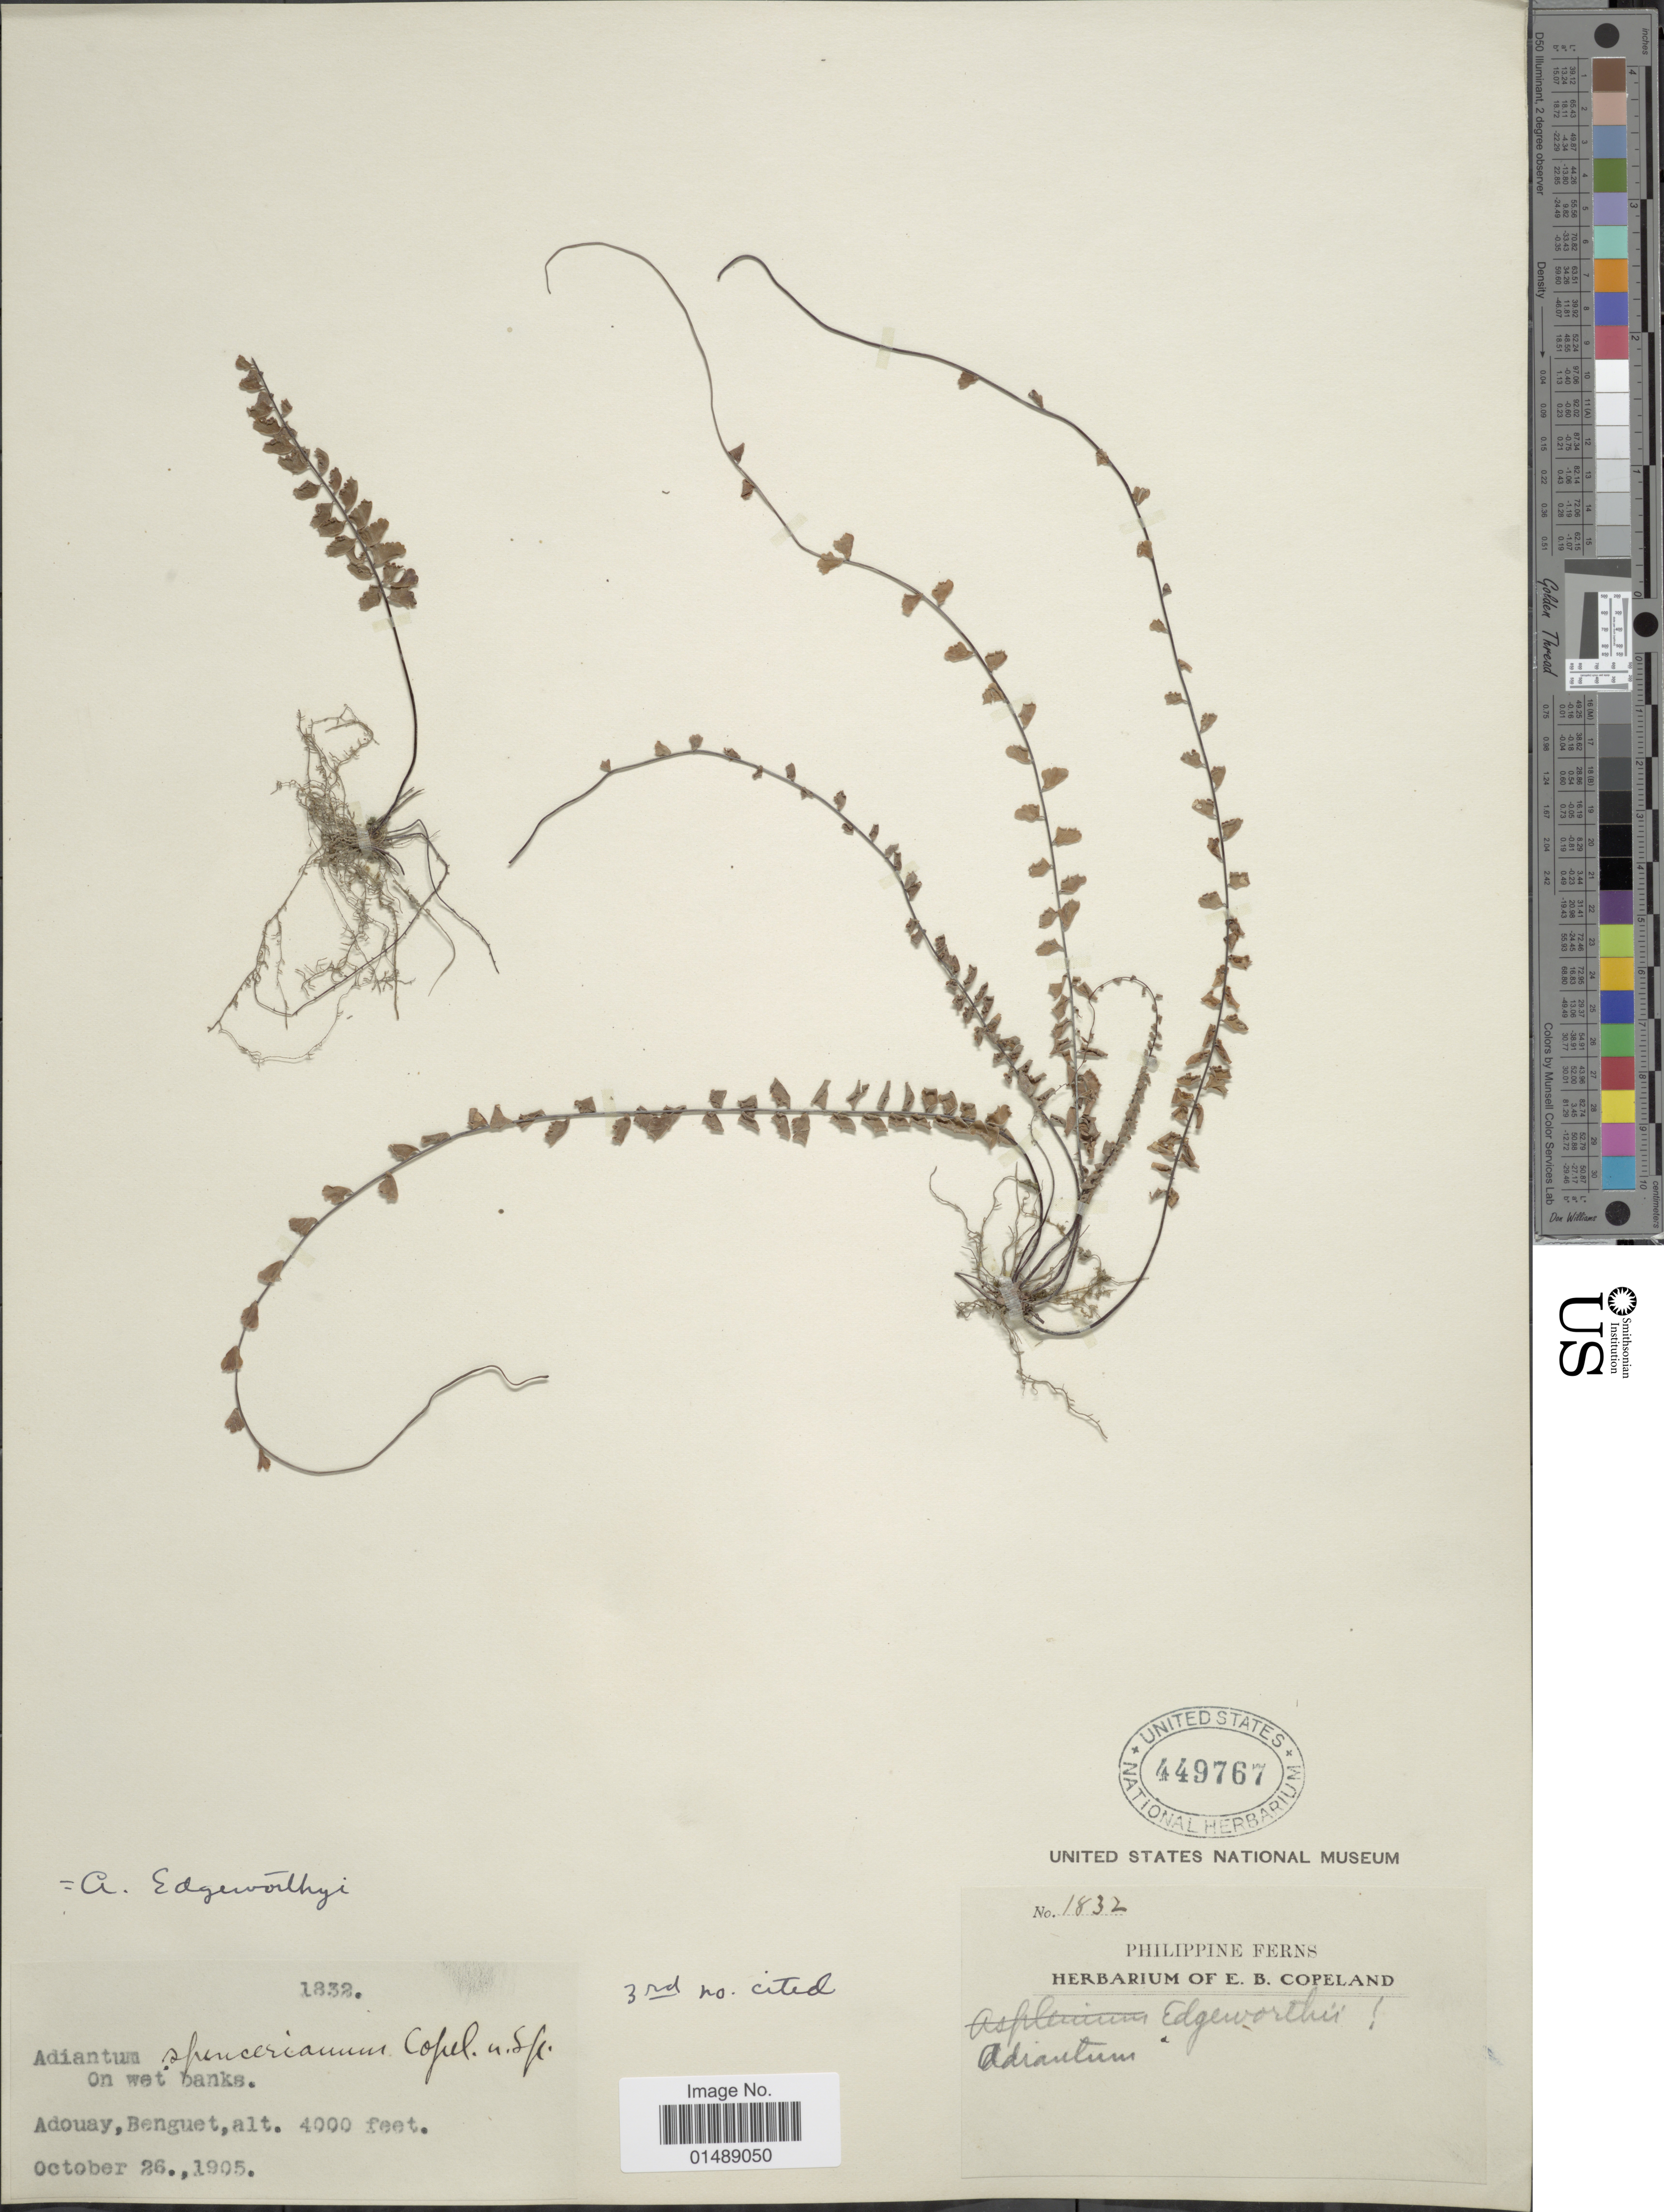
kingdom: Plantae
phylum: Tracheophyta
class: Polypodiopsida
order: Polypodiales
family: Pteridaceae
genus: Adiantum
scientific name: Adiantum edgeworthii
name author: Hook.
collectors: E. B. Copeland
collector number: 1832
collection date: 1905-10-26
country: Philippines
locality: Adouay, Benguet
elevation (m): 1219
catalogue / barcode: US 449767